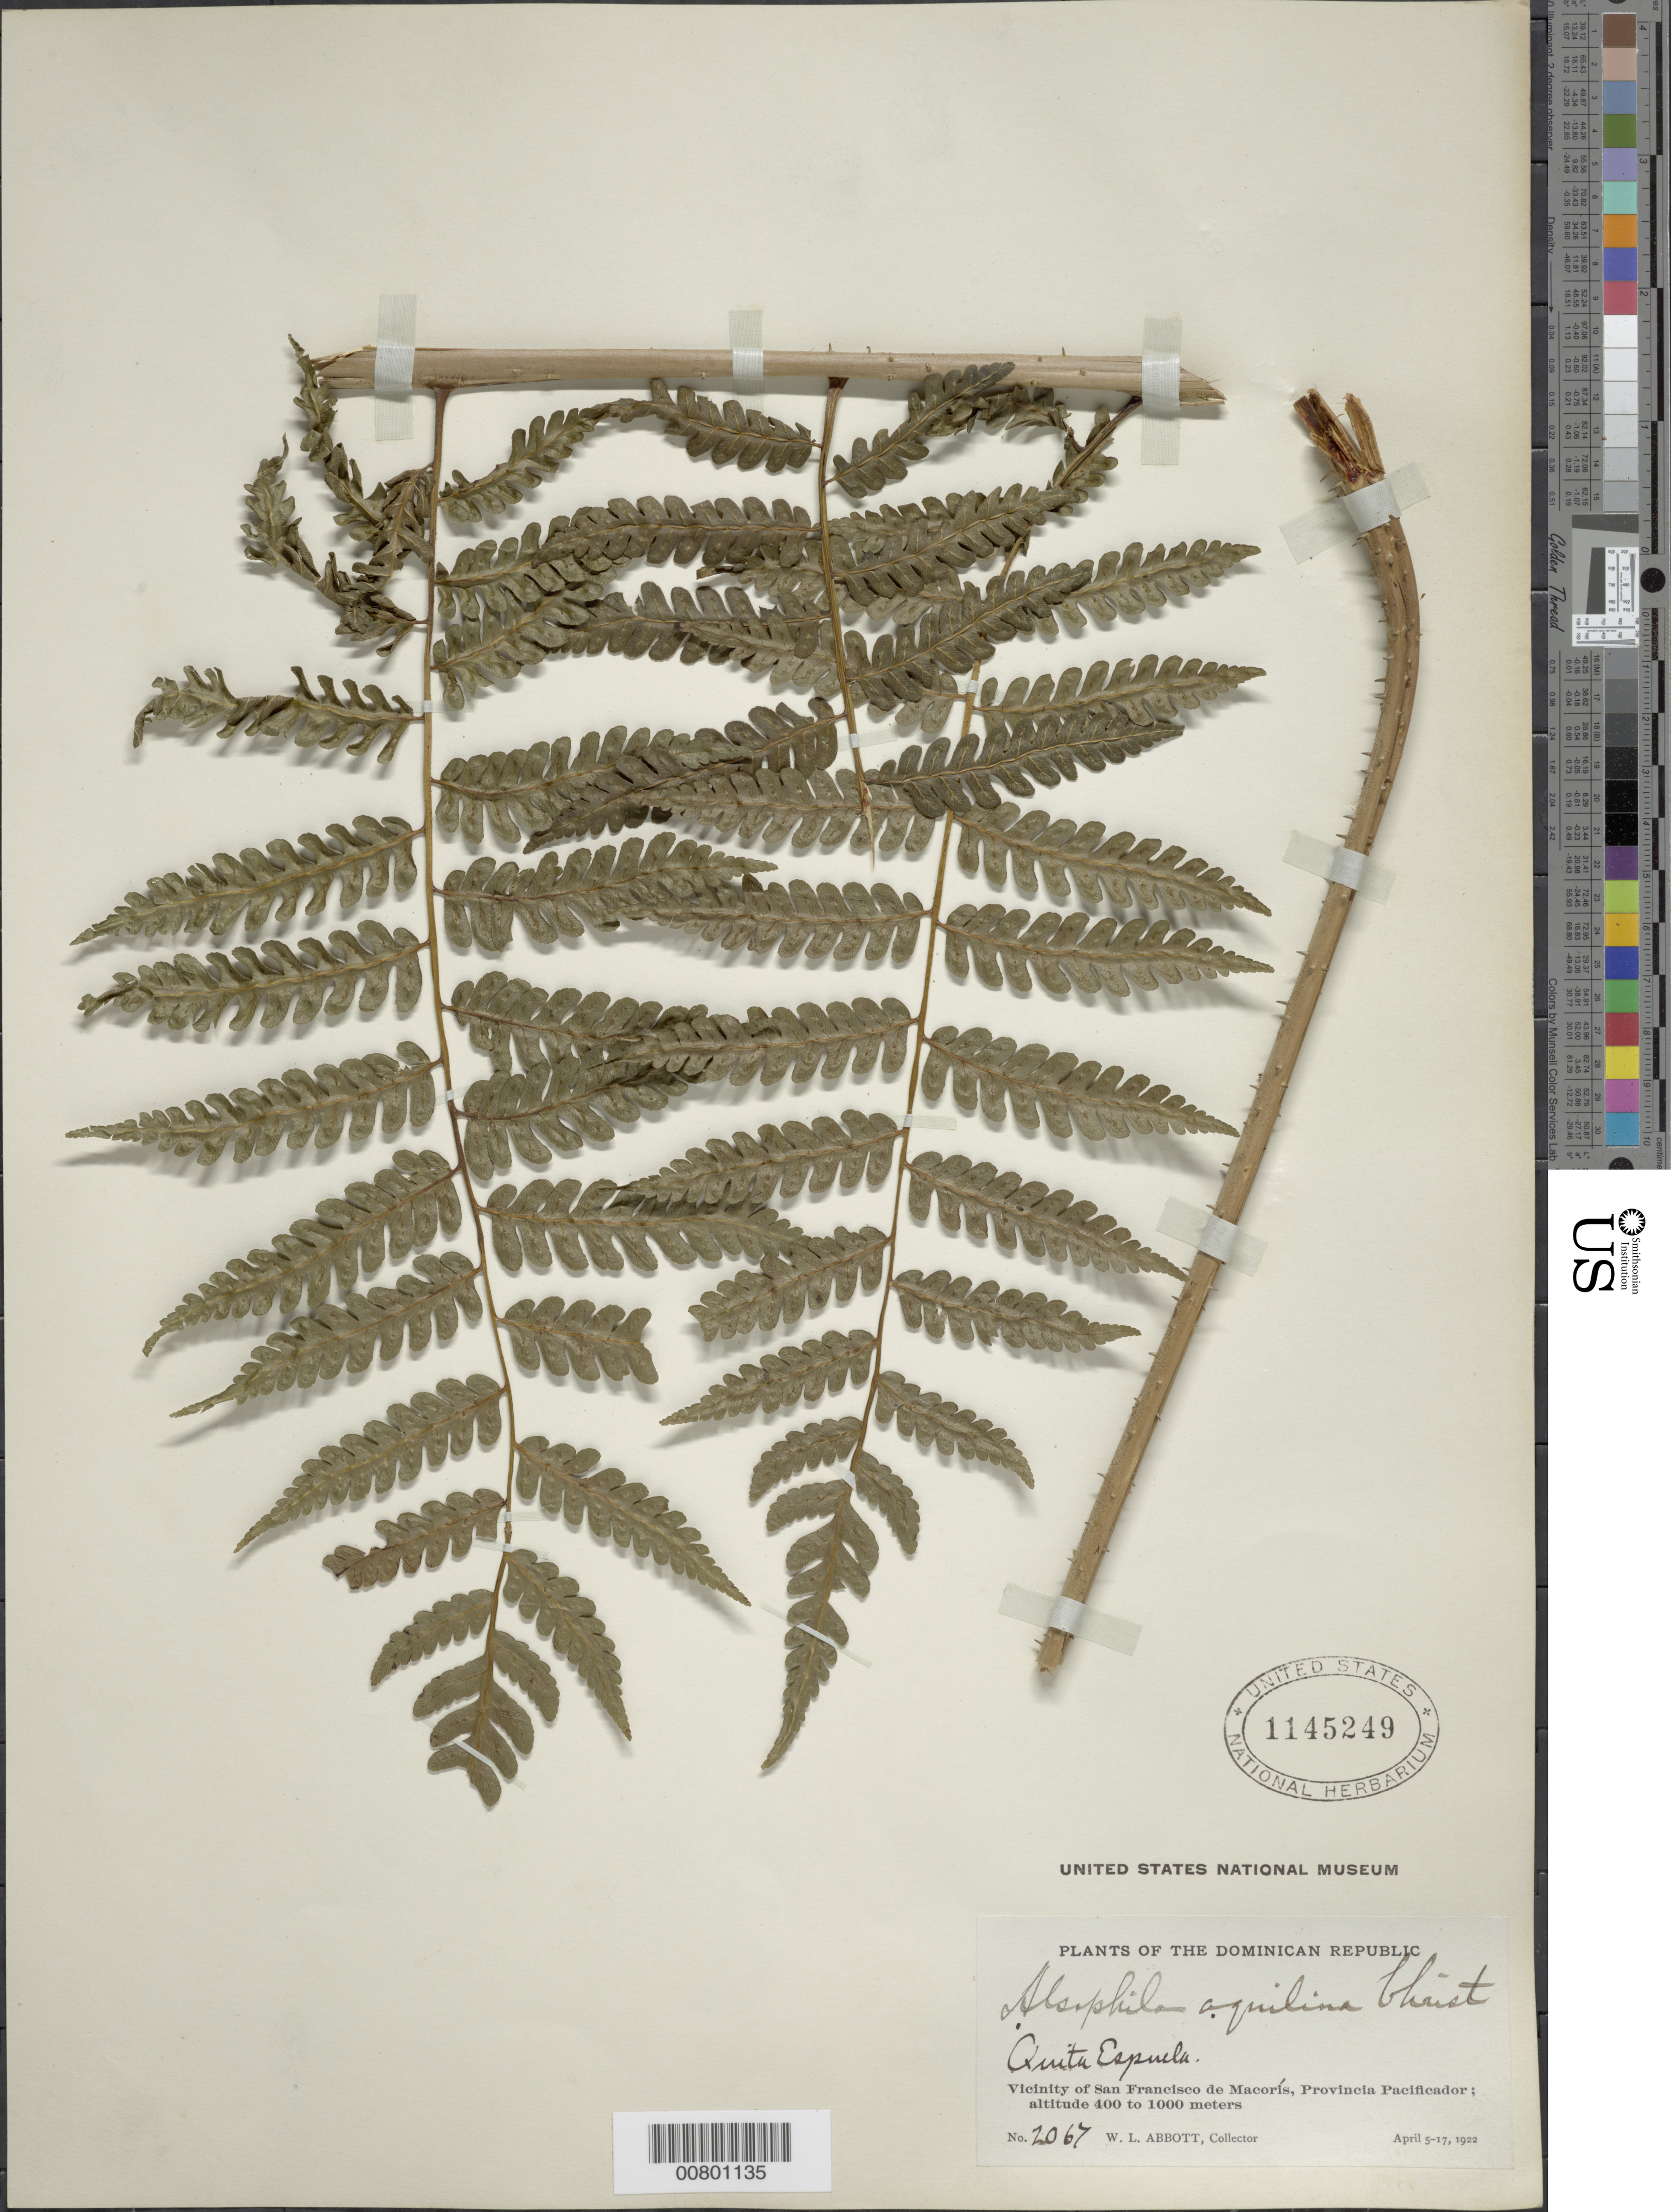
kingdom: Plantae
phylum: Tracheophyta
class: Polypodiopsida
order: Cyatheales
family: Cyatheaceae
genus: Cyathea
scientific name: Cyathea parvula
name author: (Jenman) Domin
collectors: W. L. Abbott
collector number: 2067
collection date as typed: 05 Apr 1922 to 17 Apr 1922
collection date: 1922-04-05/1922-04-17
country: Dominican Republic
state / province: Duarte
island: Hispaniola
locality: San Francisco de Macorís, Quita Espuela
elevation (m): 400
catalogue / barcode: US 1145249